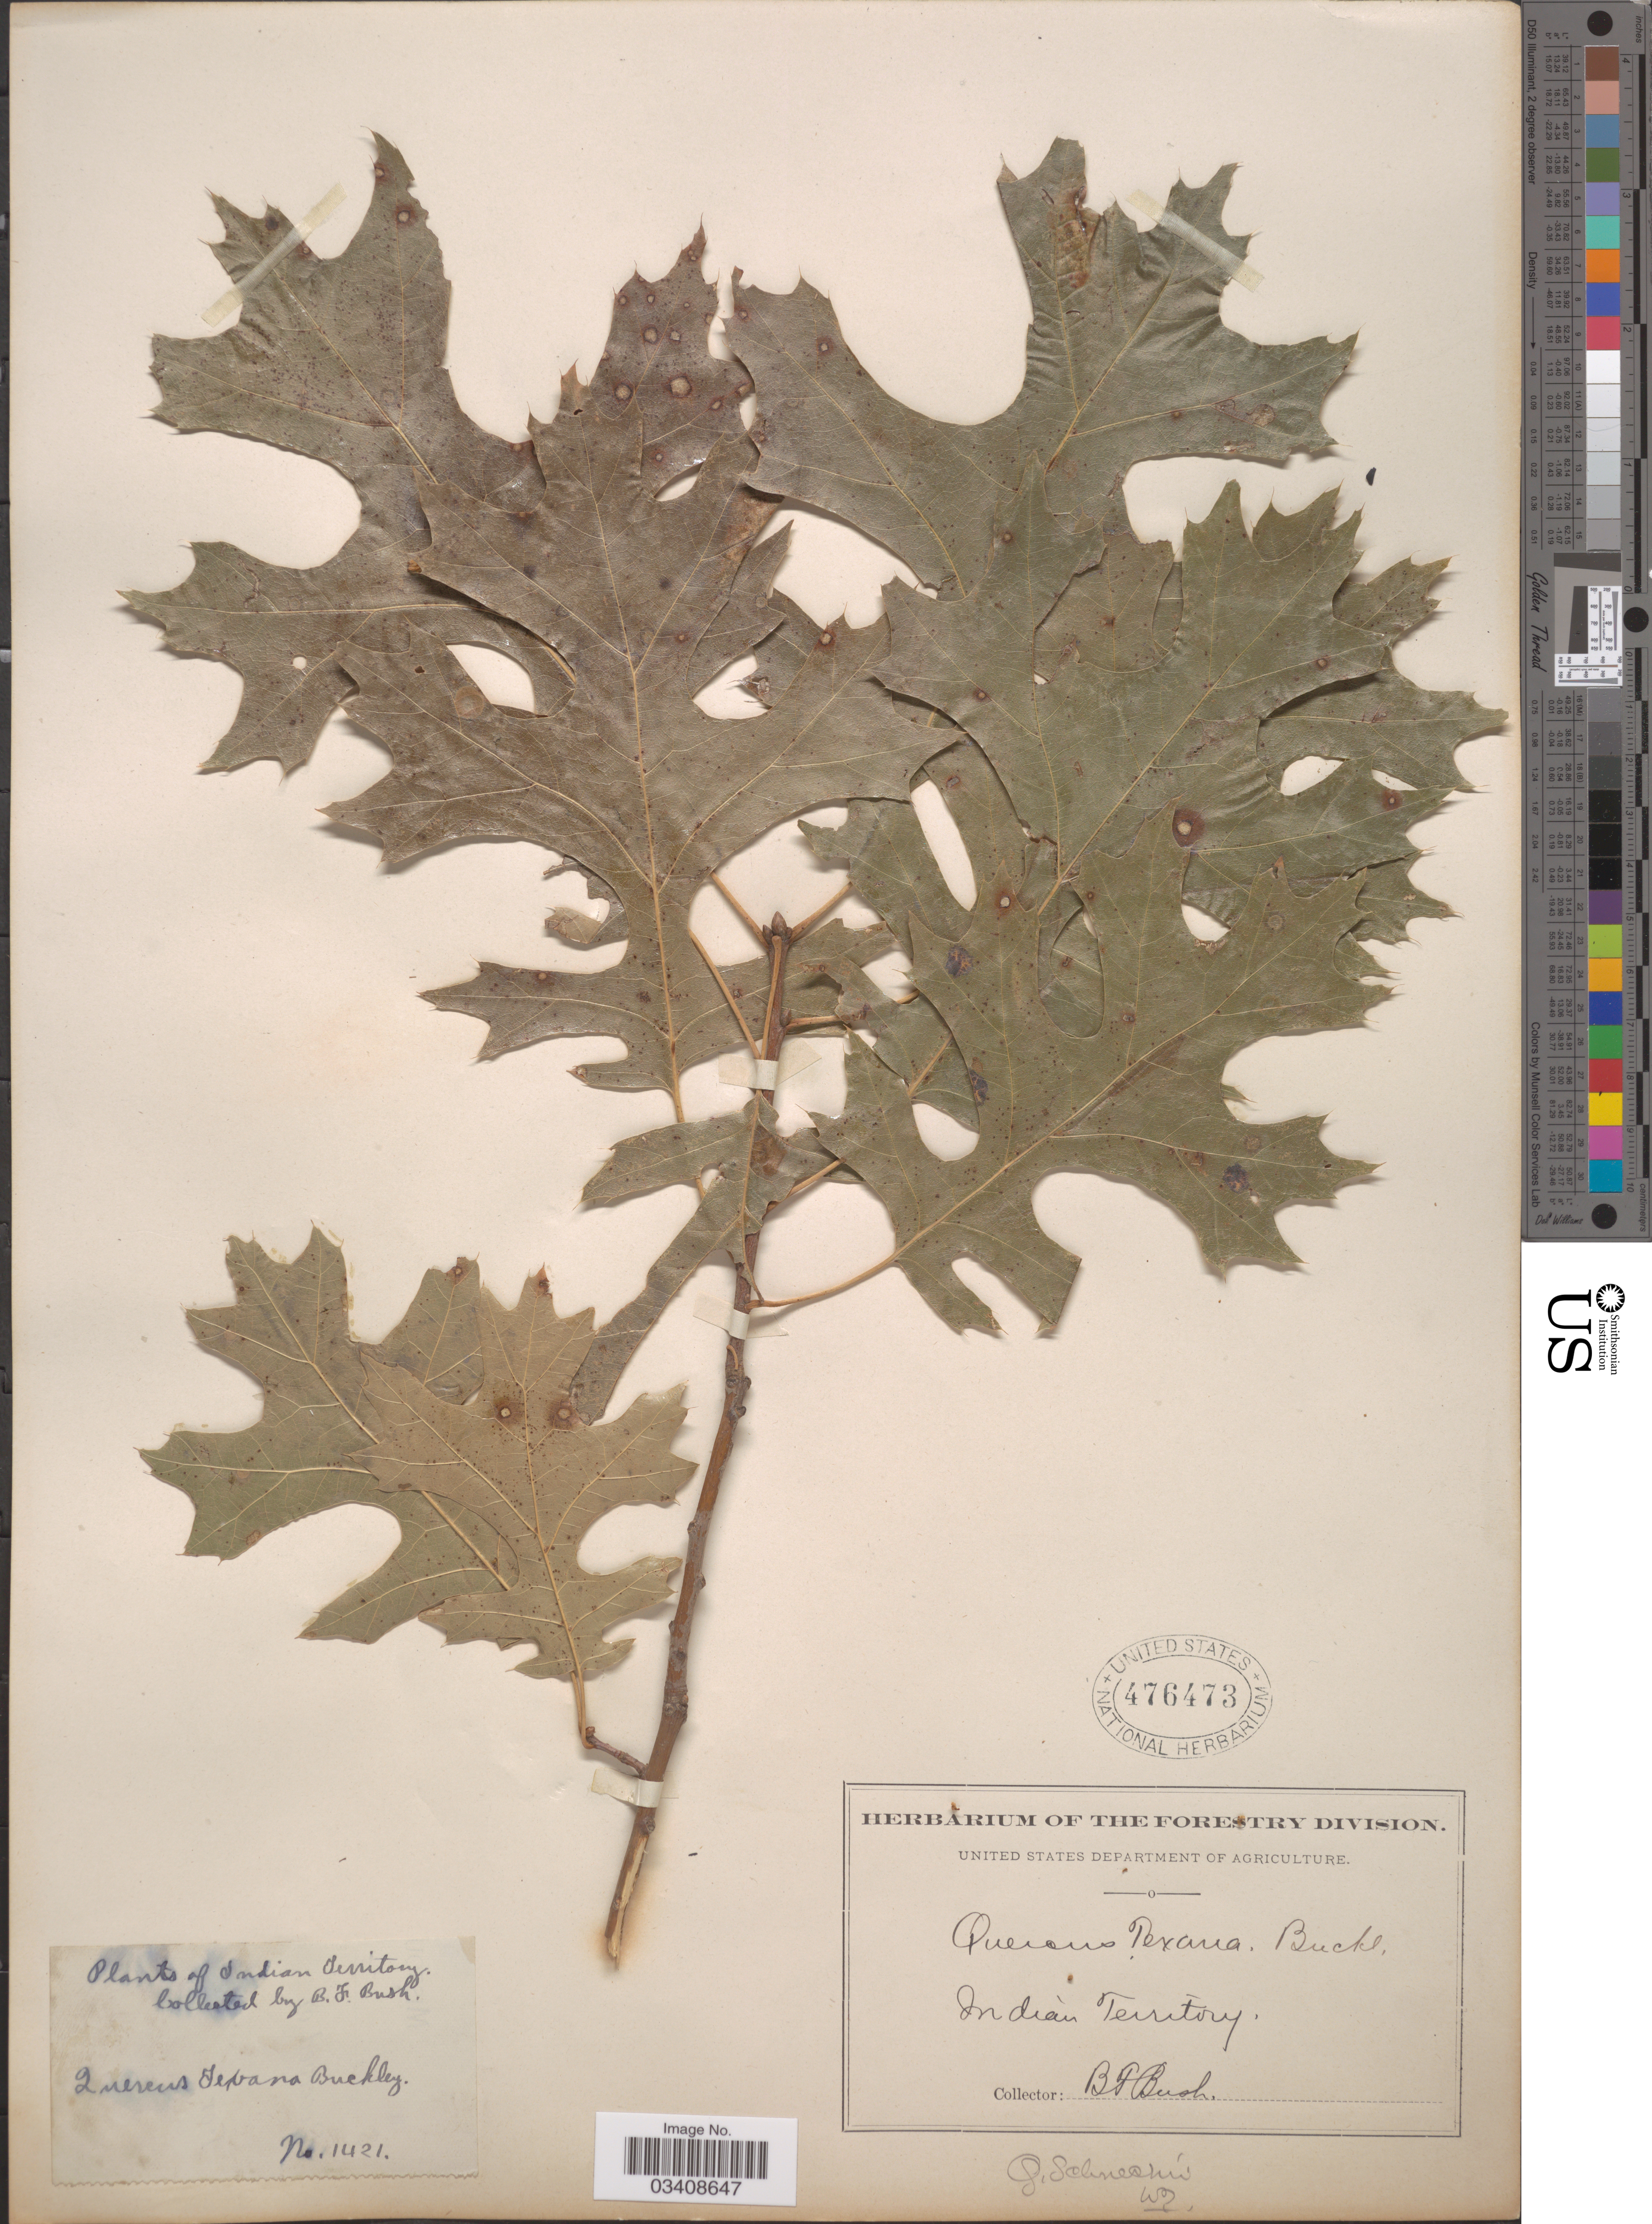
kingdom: Plantae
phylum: Tracheophyta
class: Magnoliopsida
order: Fagales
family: Fagaceae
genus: Quercus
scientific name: Quercus shumardii var. schneckii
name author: (Britton) Sarg.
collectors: B. F. Bush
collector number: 1421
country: United States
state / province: Oklahoma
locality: Indian Territory.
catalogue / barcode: US 476473